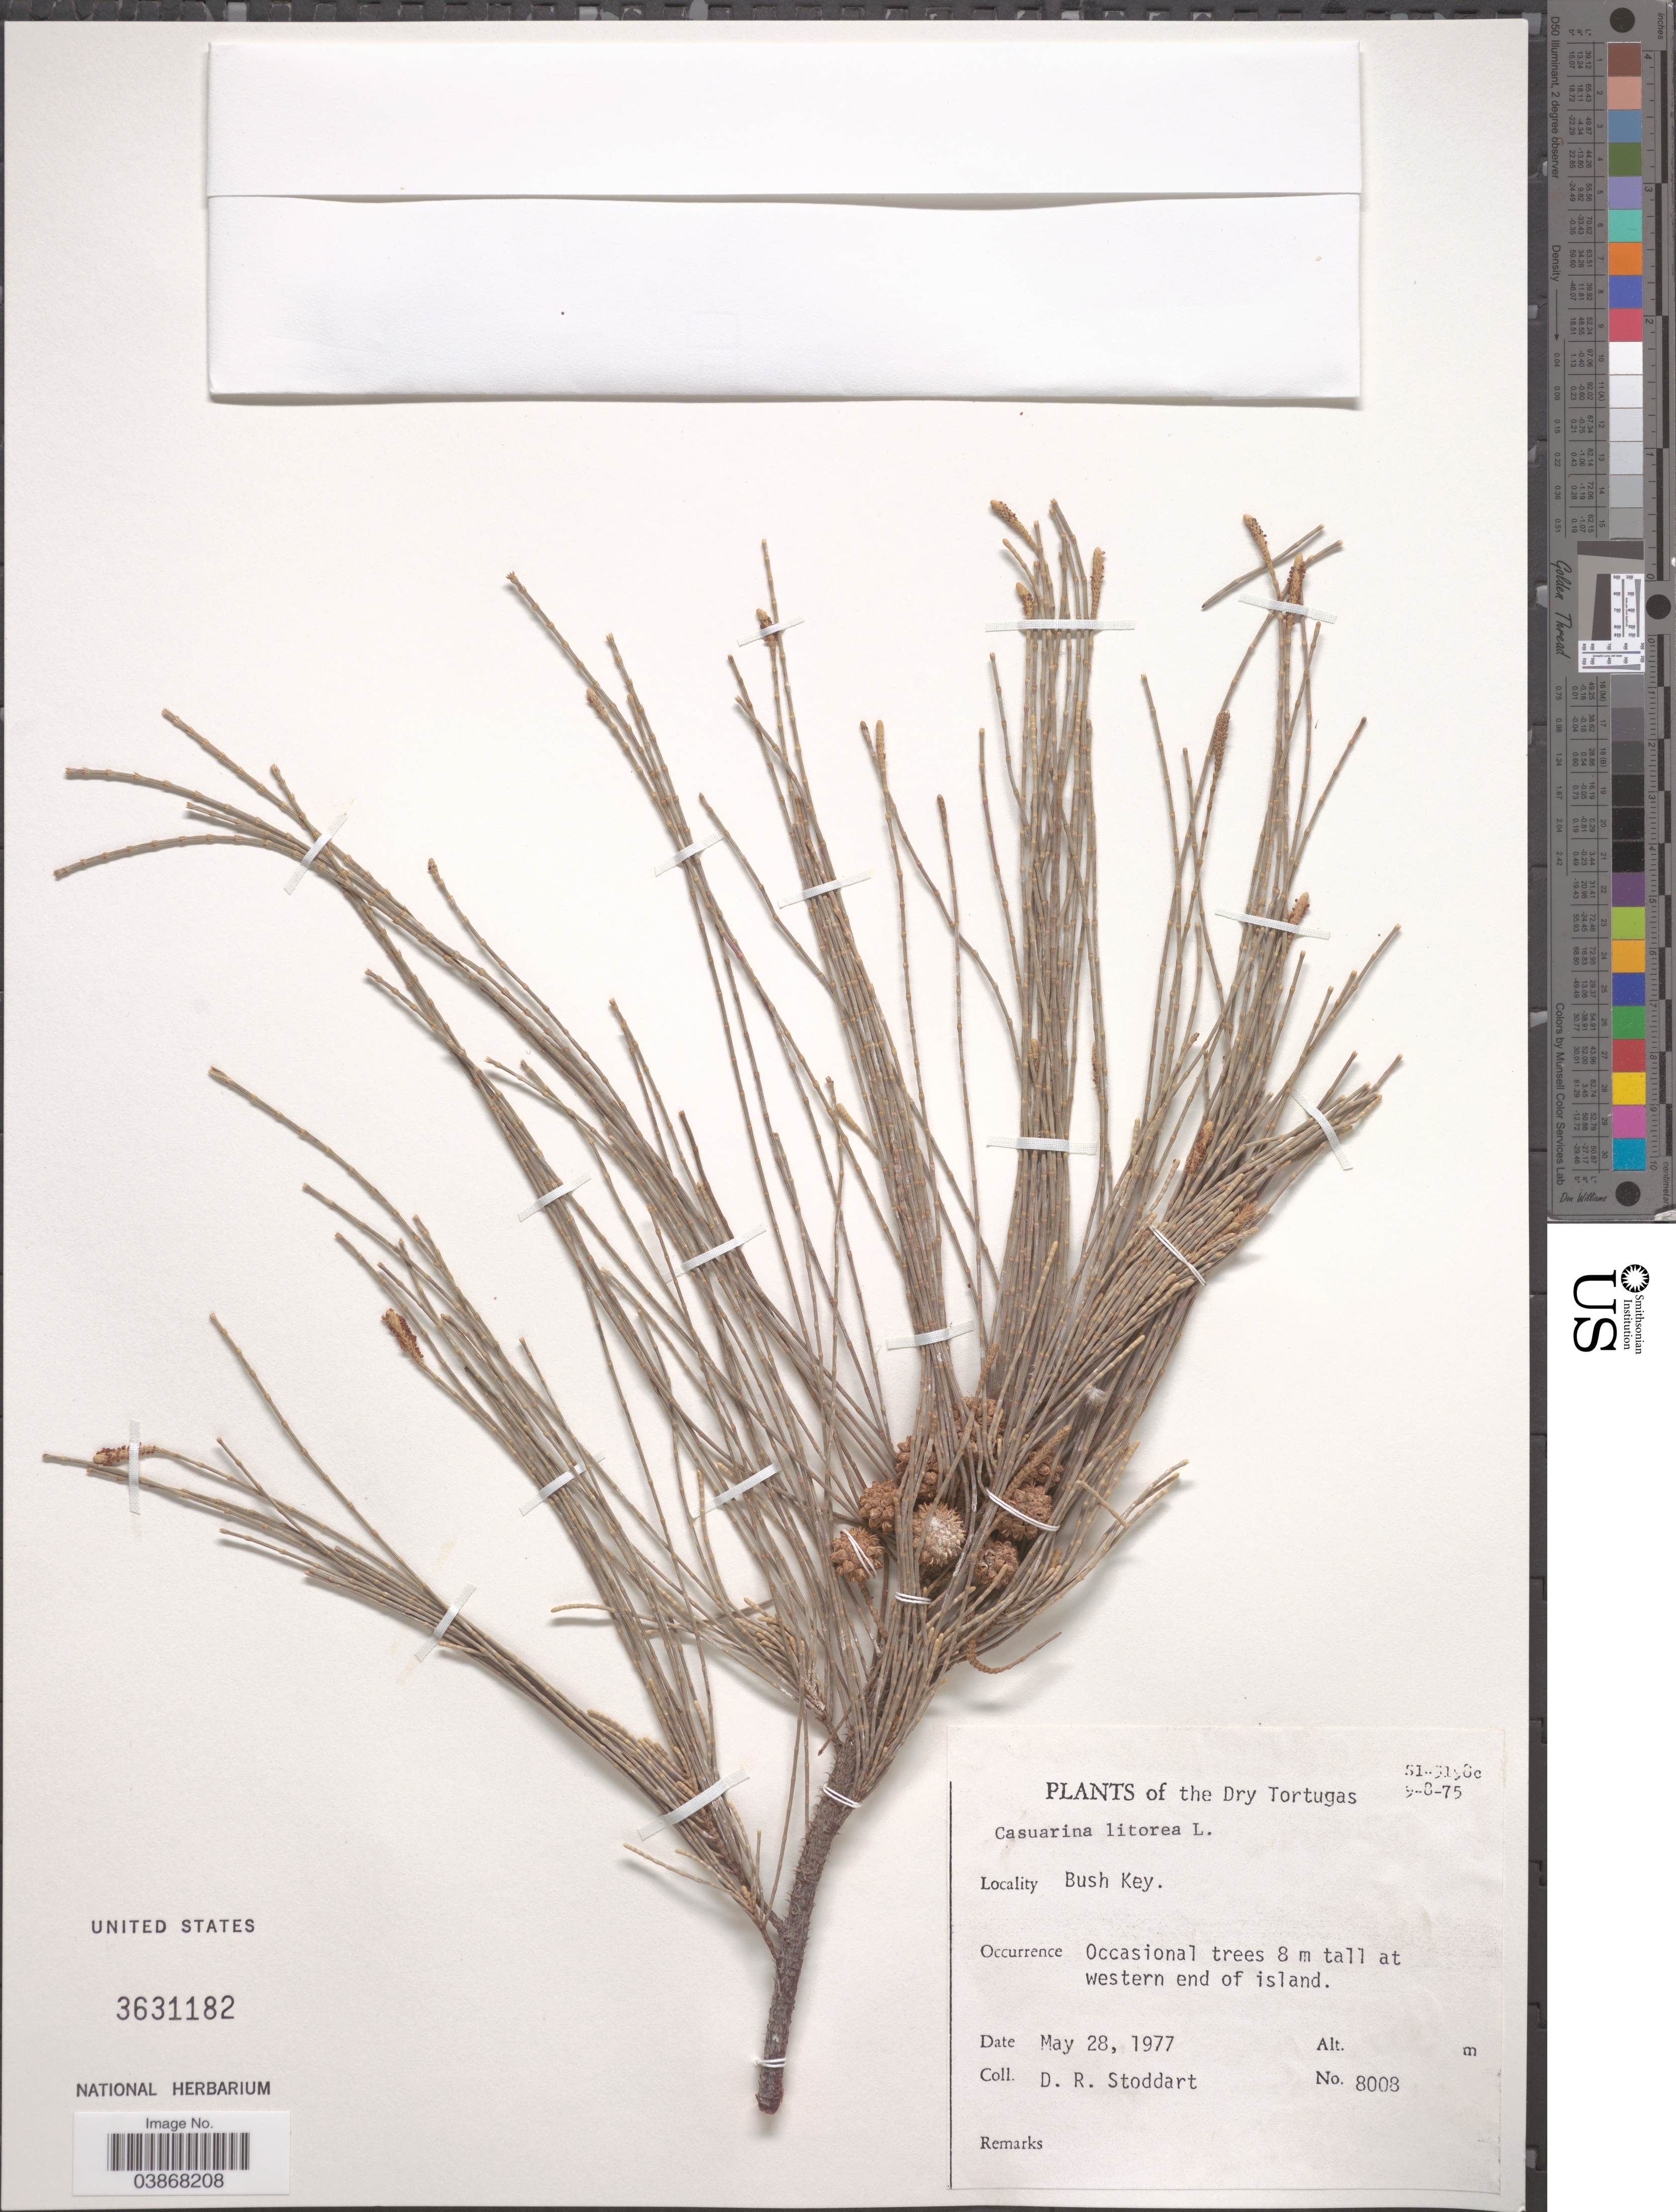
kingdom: Plantae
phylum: Tracheophyta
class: Magnoliopsida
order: Fagales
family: Casuarinaceae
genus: Casuarina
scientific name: Casuarina litorea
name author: Rumph.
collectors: D. R. Stoddart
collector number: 8008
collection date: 1977-05-28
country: United States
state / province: Florida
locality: The Dry Tortugas. Bush Key. At the western end of island.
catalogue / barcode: US 3631182